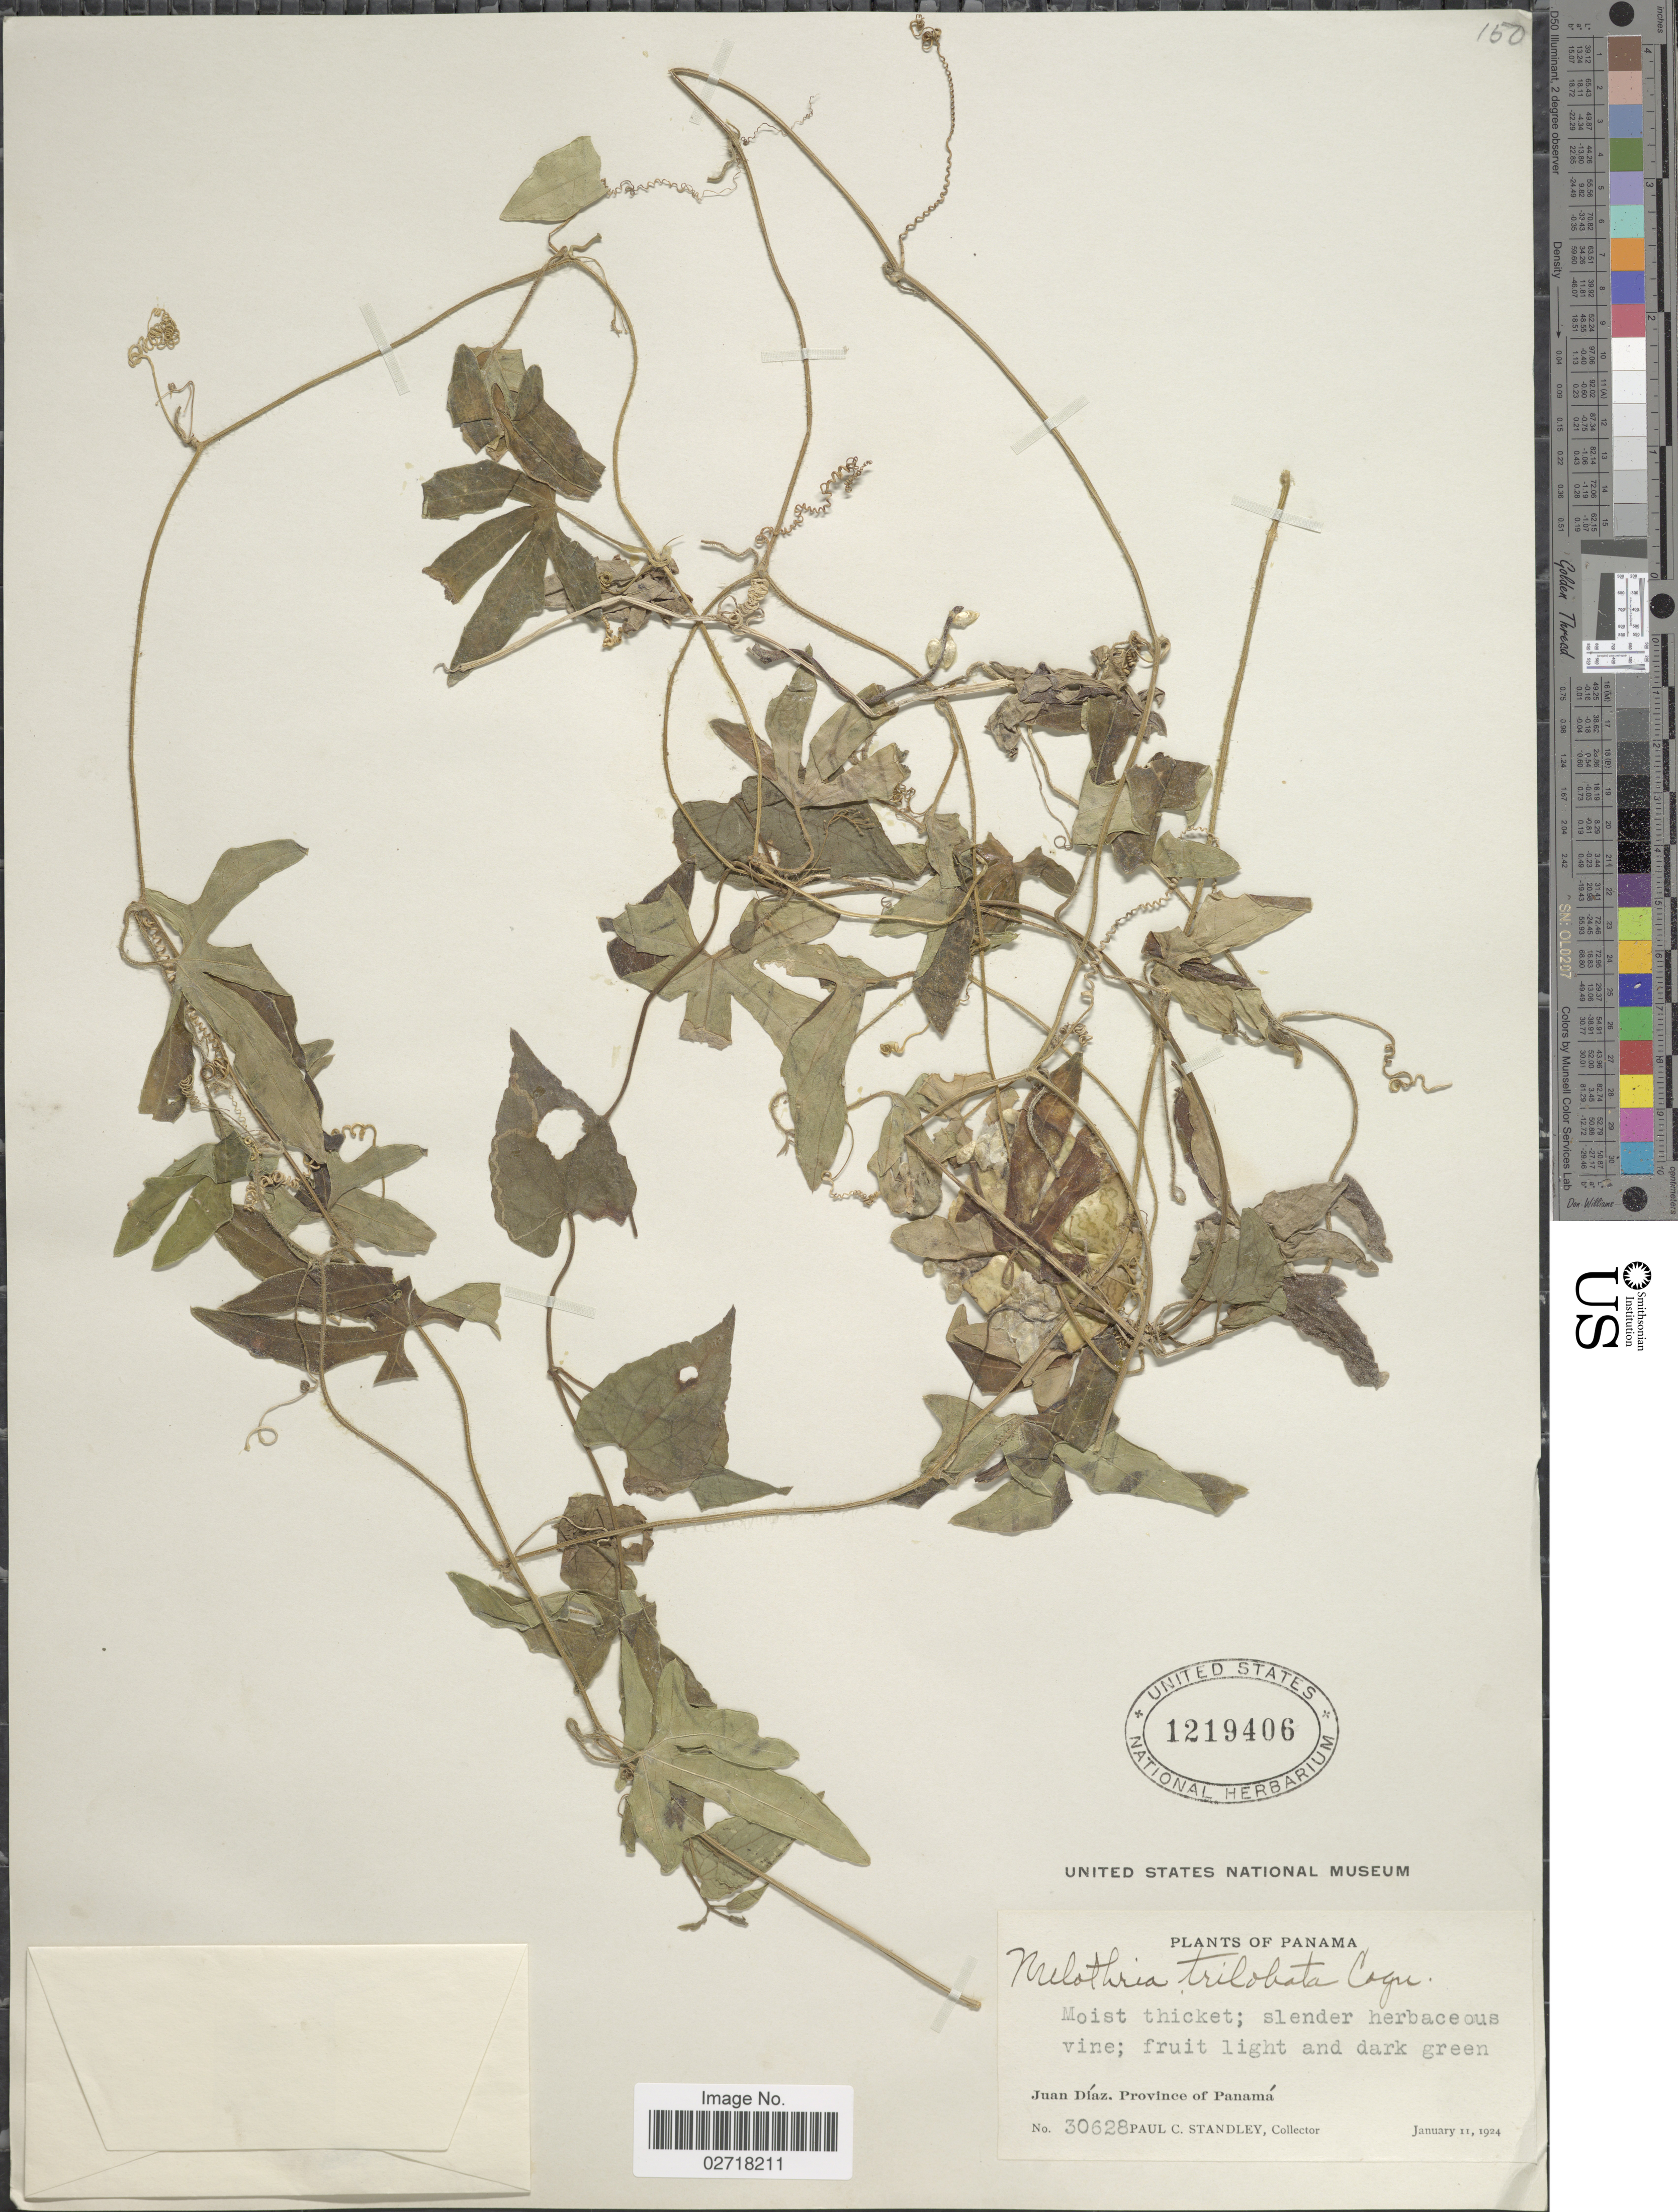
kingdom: Plantae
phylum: Tracheophyta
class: Magnoliopsida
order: Cucurbitales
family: Cucurbitaceae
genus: Melothria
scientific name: Melothria trilobata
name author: Cogn.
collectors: P. C. Standley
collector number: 30628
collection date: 1924-01-11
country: Panama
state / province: Panamá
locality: Juan Diaz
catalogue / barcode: US 1219406